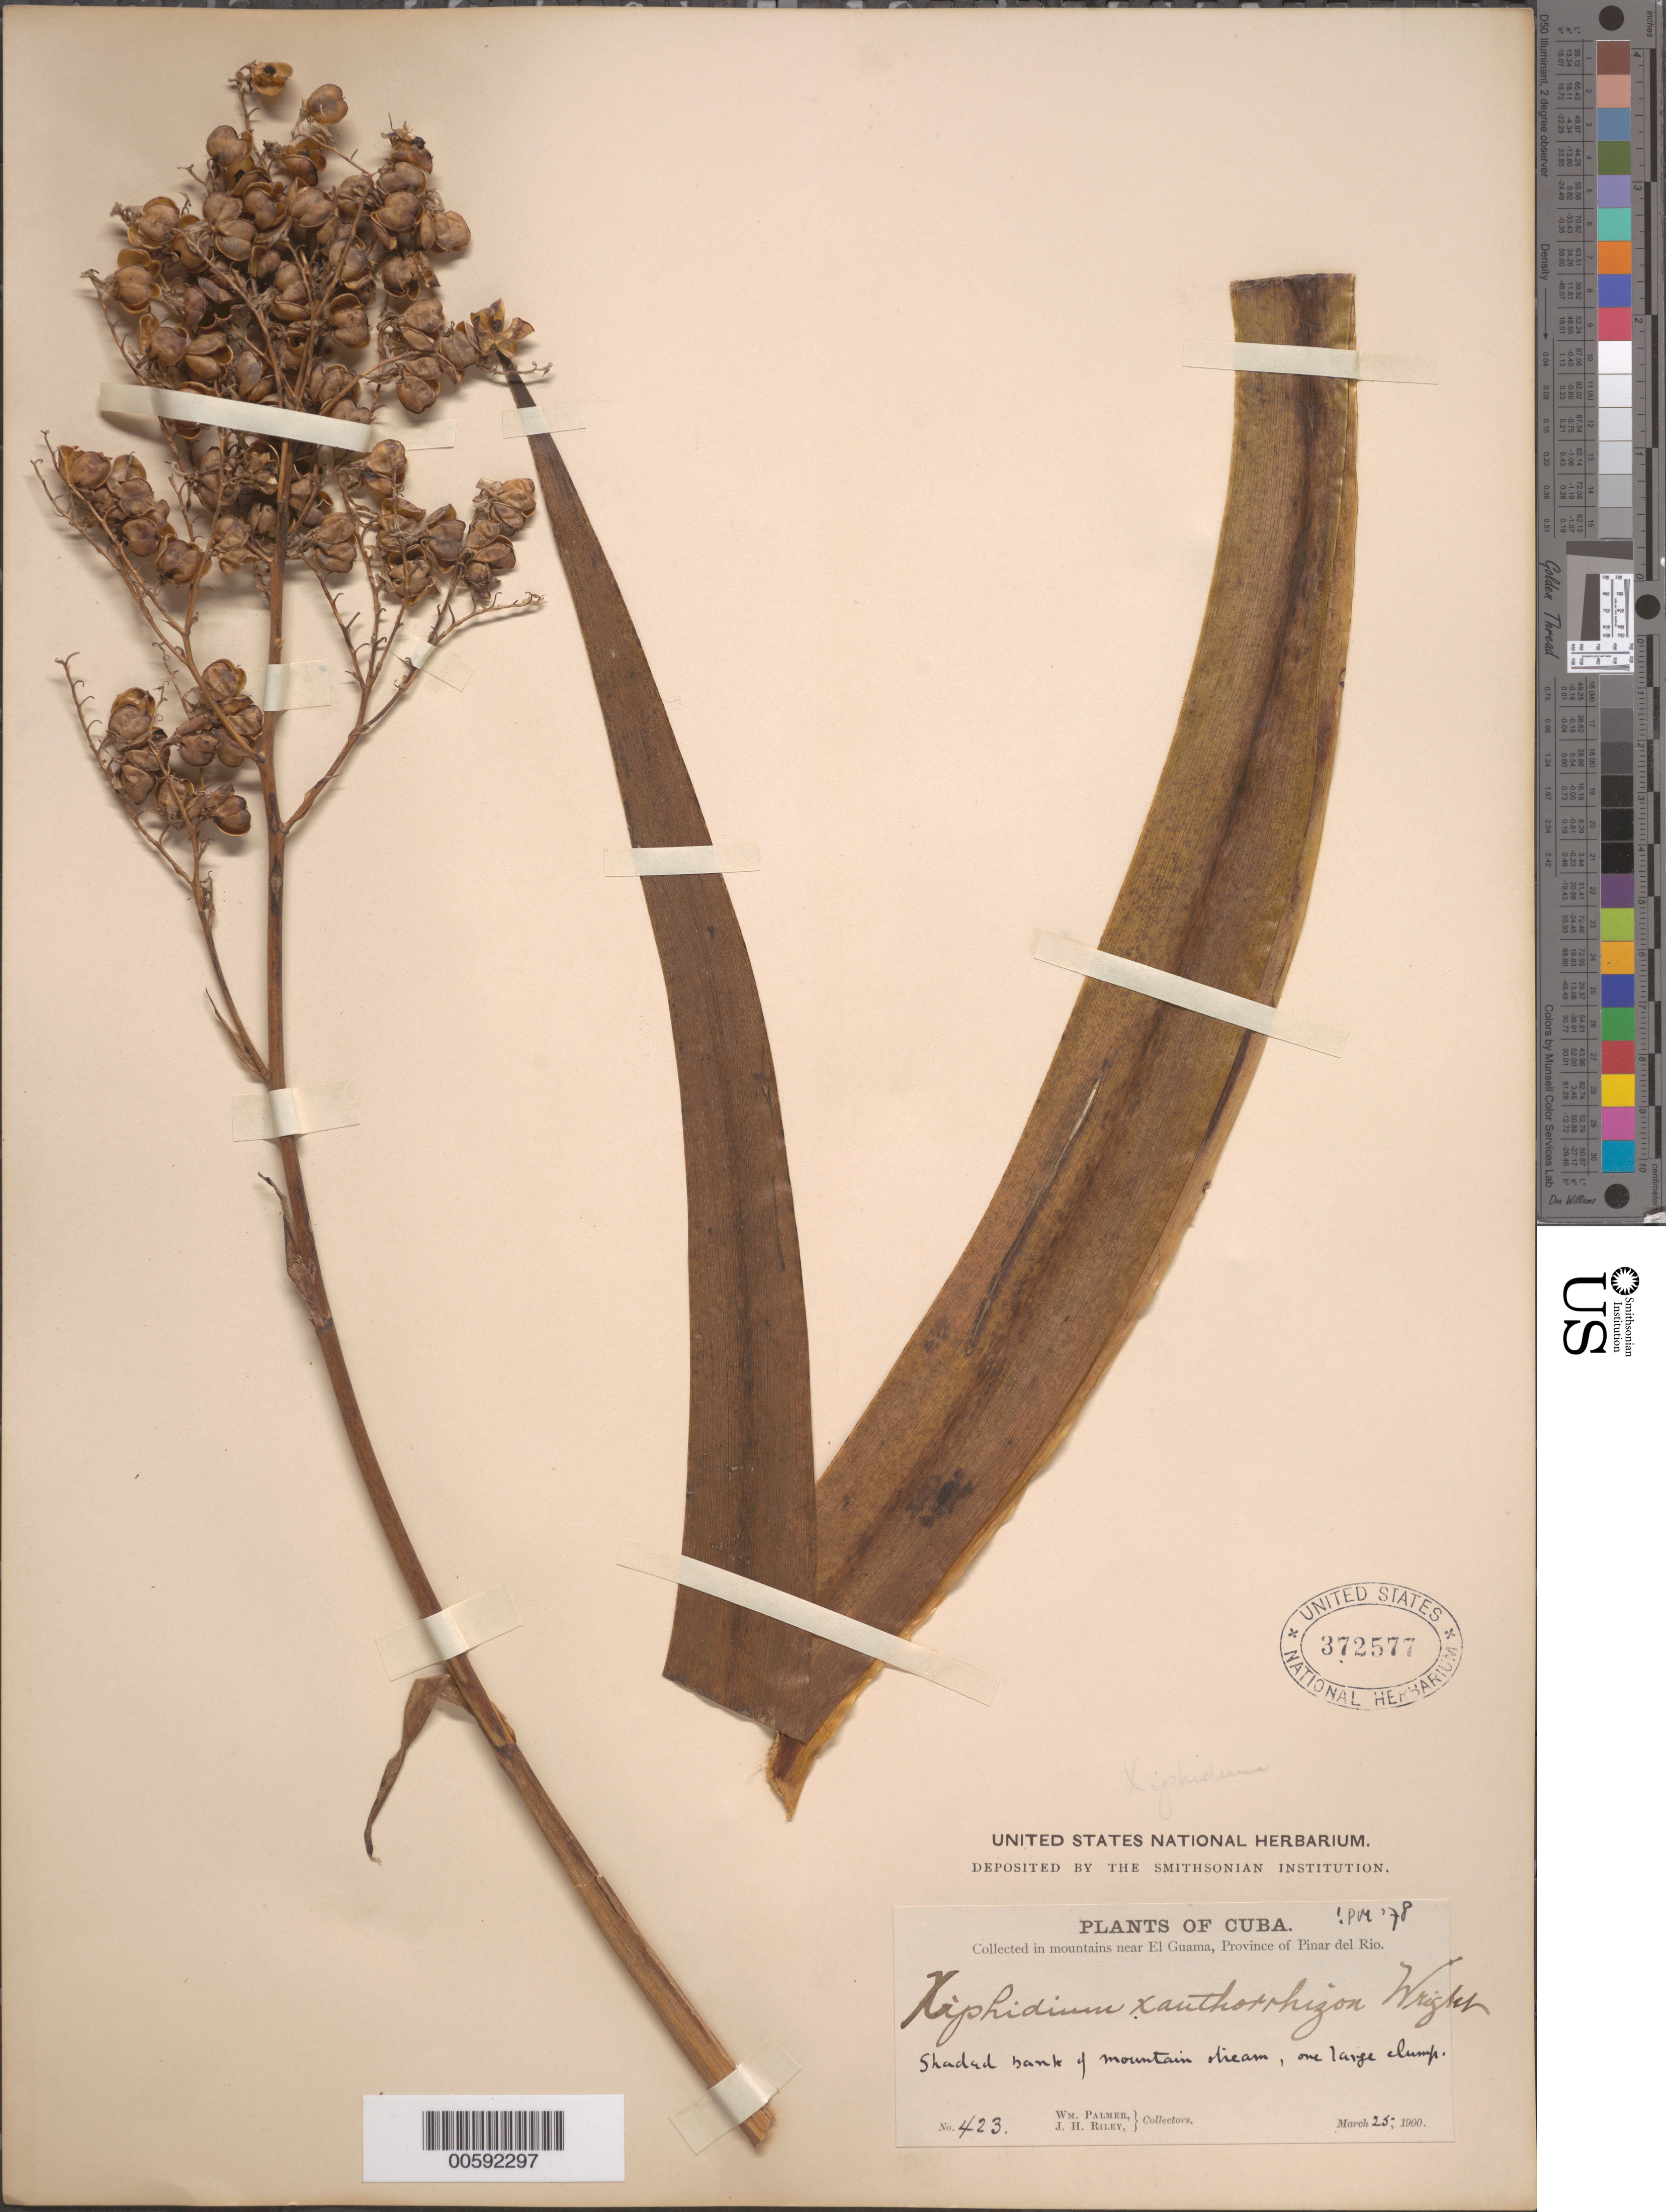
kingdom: Plantae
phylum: Tracheophyta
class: Liliopsida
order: Commelinales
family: Haemodoraceae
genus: Xiphidium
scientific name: Xiphidium xanthorrhizon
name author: C. Wright ex Griseb.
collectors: W. Palmer & J. H. Riley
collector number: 423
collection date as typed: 25 Mar 1900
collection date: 1900-03-25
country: Cuba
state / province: Isla de La Juventud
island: Isla de La Juventud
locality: Near El Guama. (Province originally recorded as Isla de Pinos.)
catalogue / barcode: US 372577